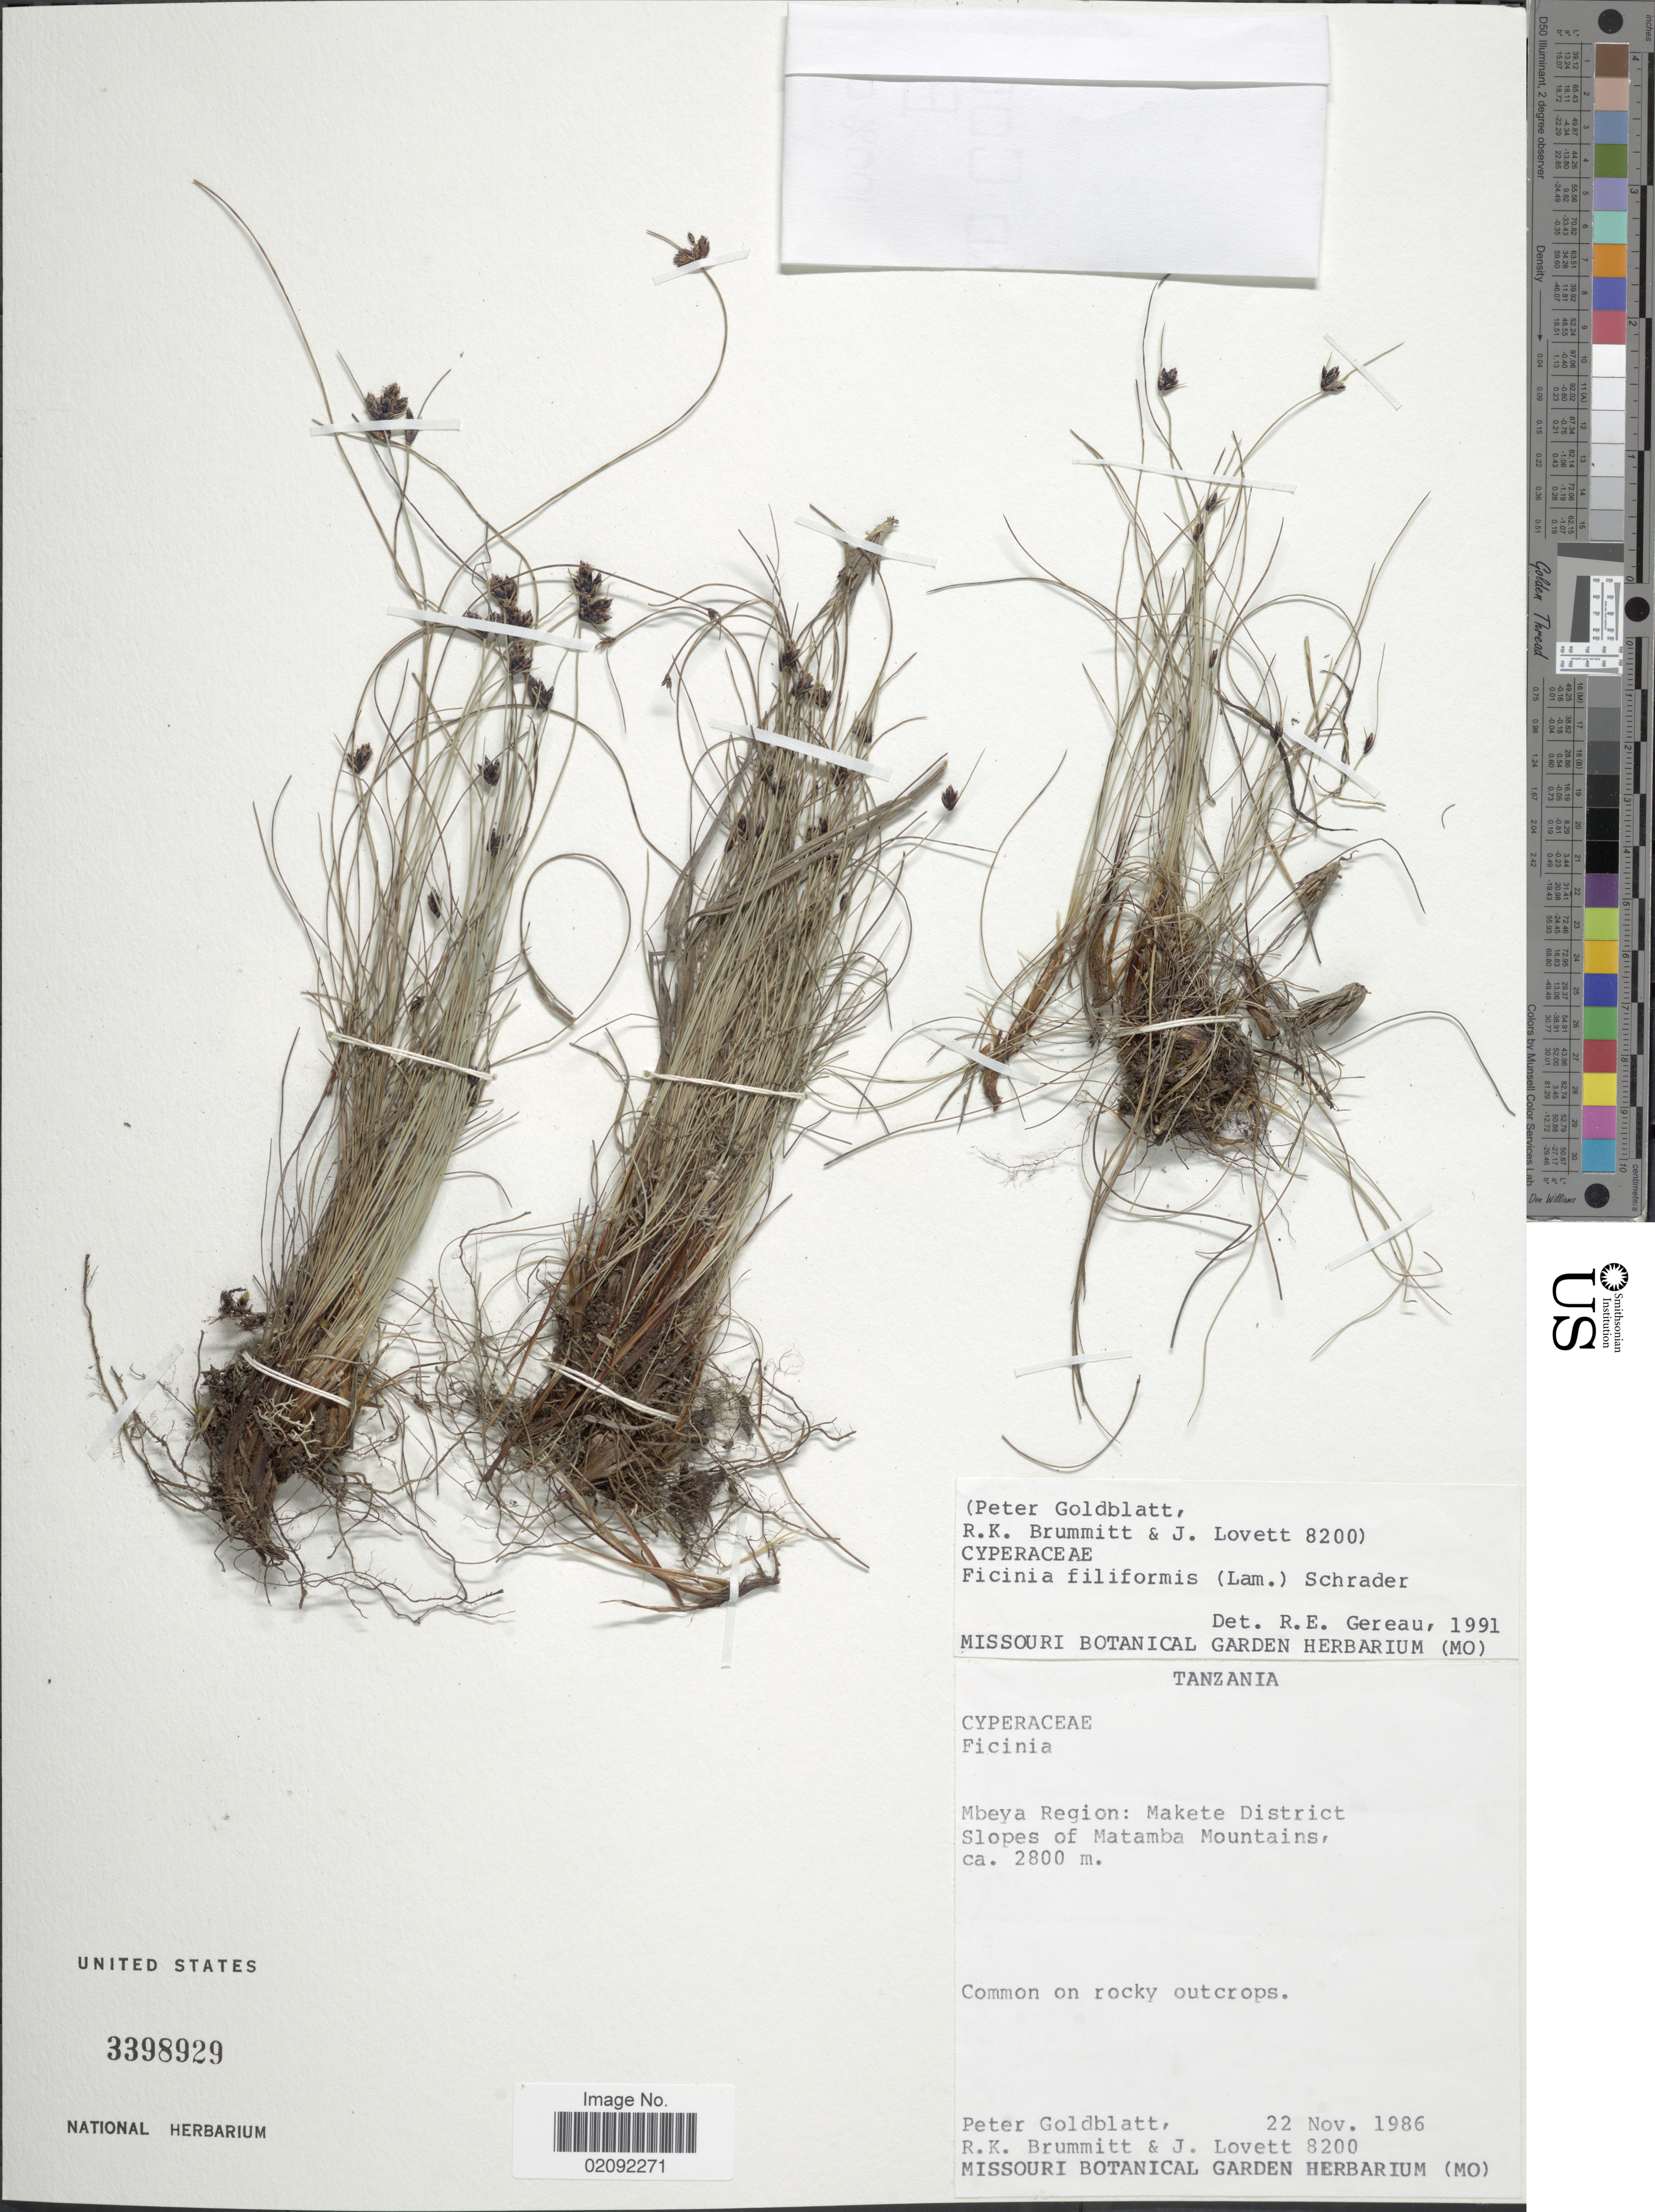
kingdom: Plantae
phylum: Tracheophyta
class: Liliopsida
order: Poales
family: Cyperaceae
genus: Ficinia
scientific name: Ficinia gracilis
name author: Schrad.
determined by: Strong, Mark T., (BOT), Smithsonian Institution - National Museum of Natural History (UNITED STATES)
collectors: P. Goldblatt, R. K. Brummitt & J. Lovett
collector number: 8200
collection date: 1986-11-22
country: Tanzania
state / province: Mbeya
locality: Mbeya Region: Makete District, Slopes of Matamba Mountains, Common on rocky outcrops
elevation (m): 2800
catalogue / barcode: US 3398929